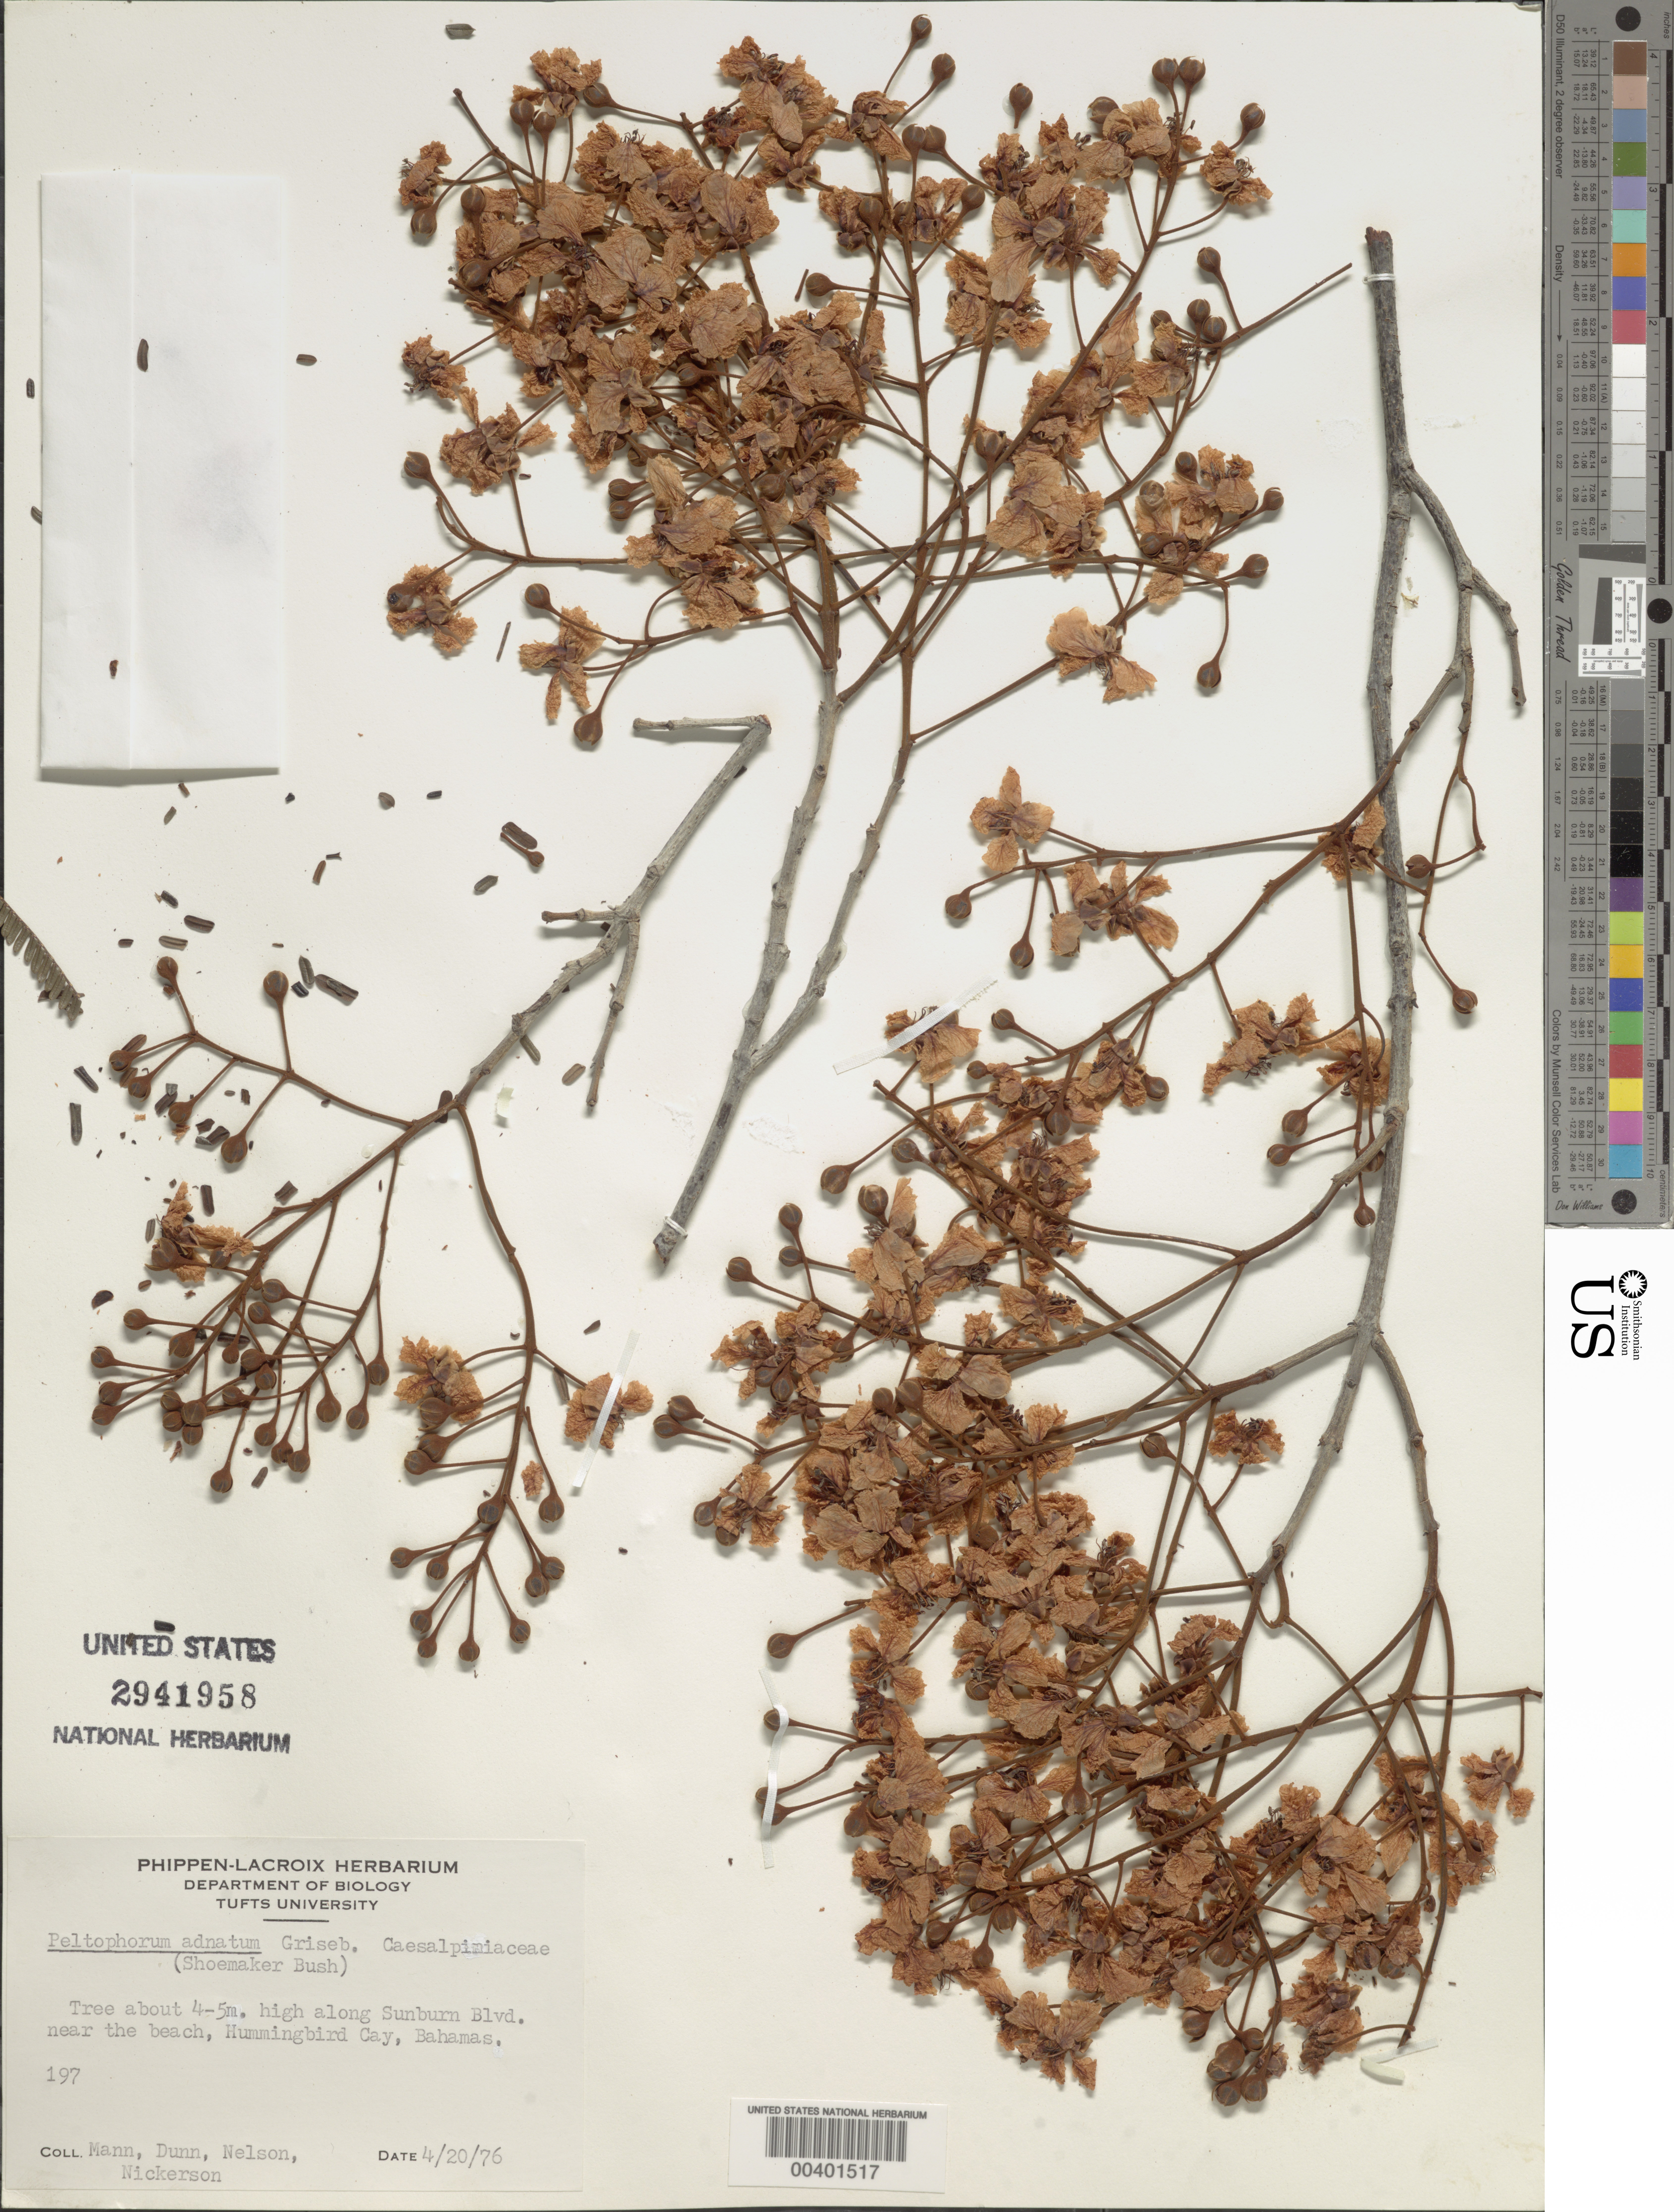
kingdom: Plantae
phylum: Tracheophyta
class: Magnoliopsida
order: Fabales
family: Fabaceae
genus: Peltophorum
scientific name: Peltophorum adnatum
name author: Griseb.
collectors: Mann, --, -- Dunn, W. Nelson & Nickerson, --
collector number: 197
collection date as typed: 20 Apr 1976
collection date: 1976-04-20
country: Bahamas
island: Hummingbird Cay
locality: Hummingbird cay, sunburn blvd.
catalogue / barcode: US 2941958